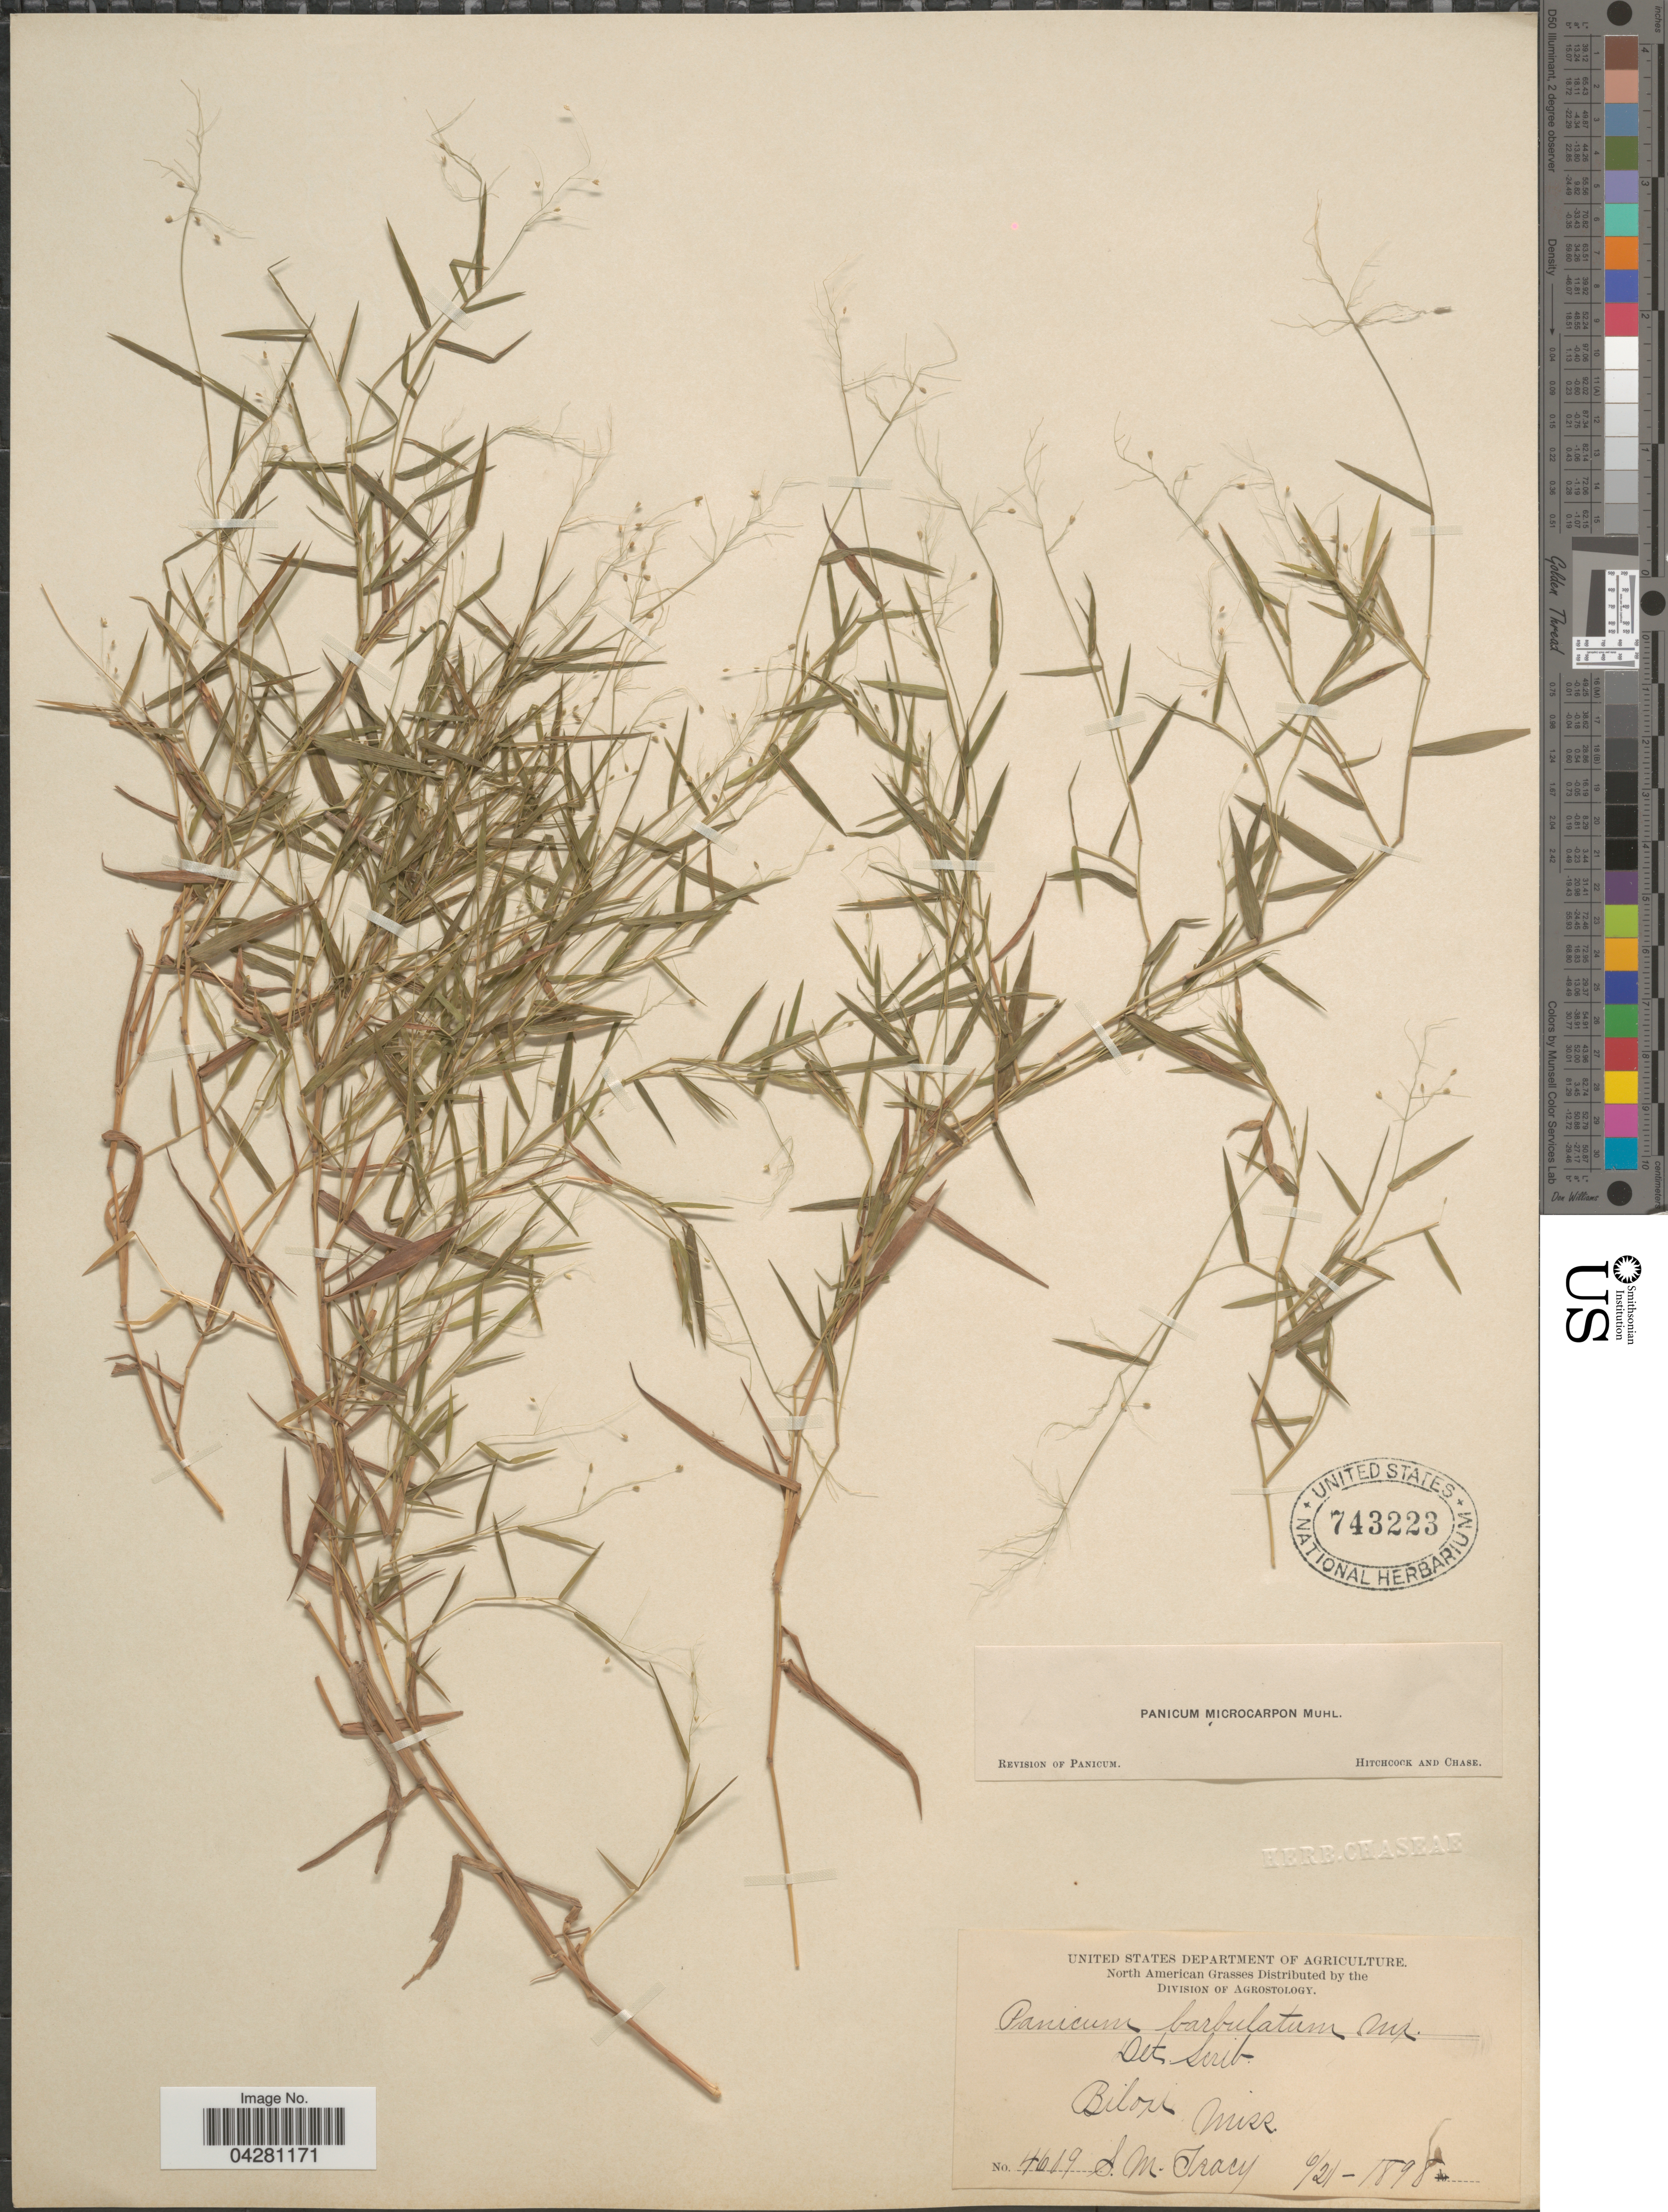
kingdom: Plantae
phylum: Tracheophyta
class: Liliopsida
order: Poales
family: Poaceae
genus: Dichanthelium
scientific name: Dichanthelium dichotomum var. dichotomum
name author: (L.) Gould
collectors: S. M. Tracy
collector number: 4689*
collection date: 1898-06-21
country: United States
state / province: Mississippi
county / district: Harrison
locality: Biloxi.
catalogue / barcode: US 743223